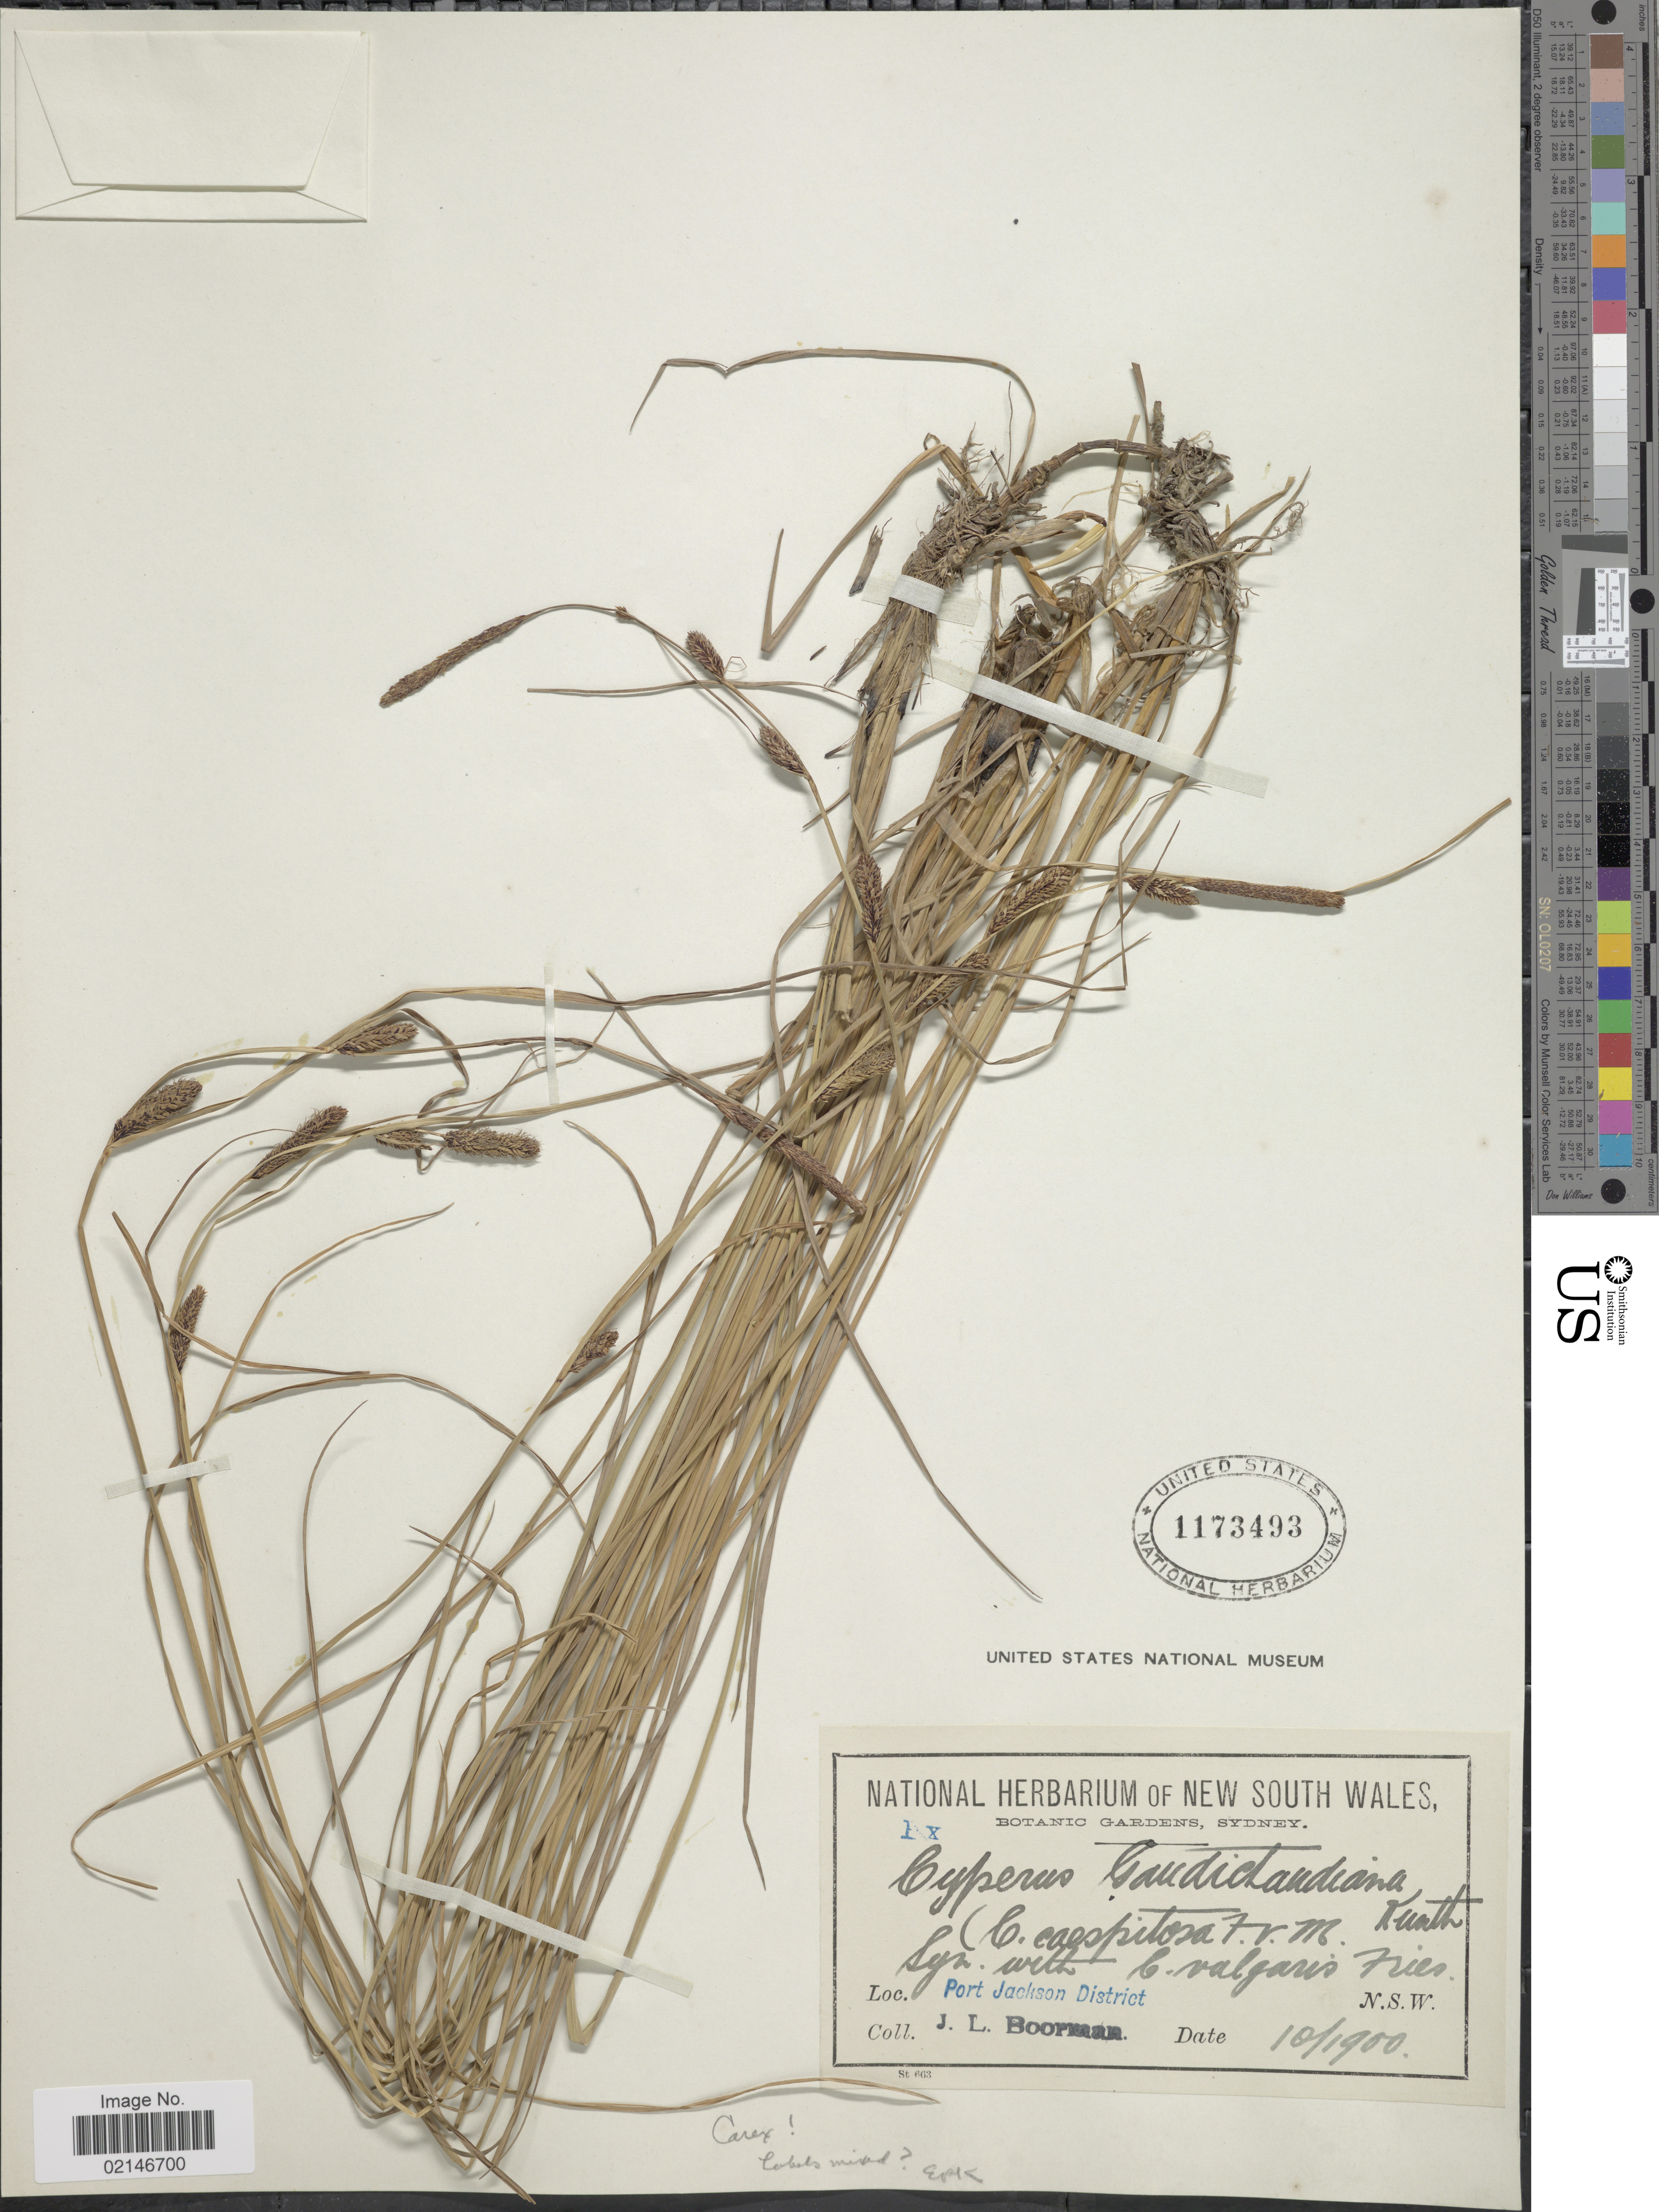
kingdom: Plantae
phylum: Tracheophyta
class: Liliopsida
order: Poales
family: Cyperaceae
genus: Carex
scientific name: Carex gaudichaudiana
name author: Kunth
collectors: J. Boorman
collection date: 1900-10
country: Australia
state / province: New South Wales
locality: Port Jackson District, N.S.W.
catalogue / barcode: US 1173493